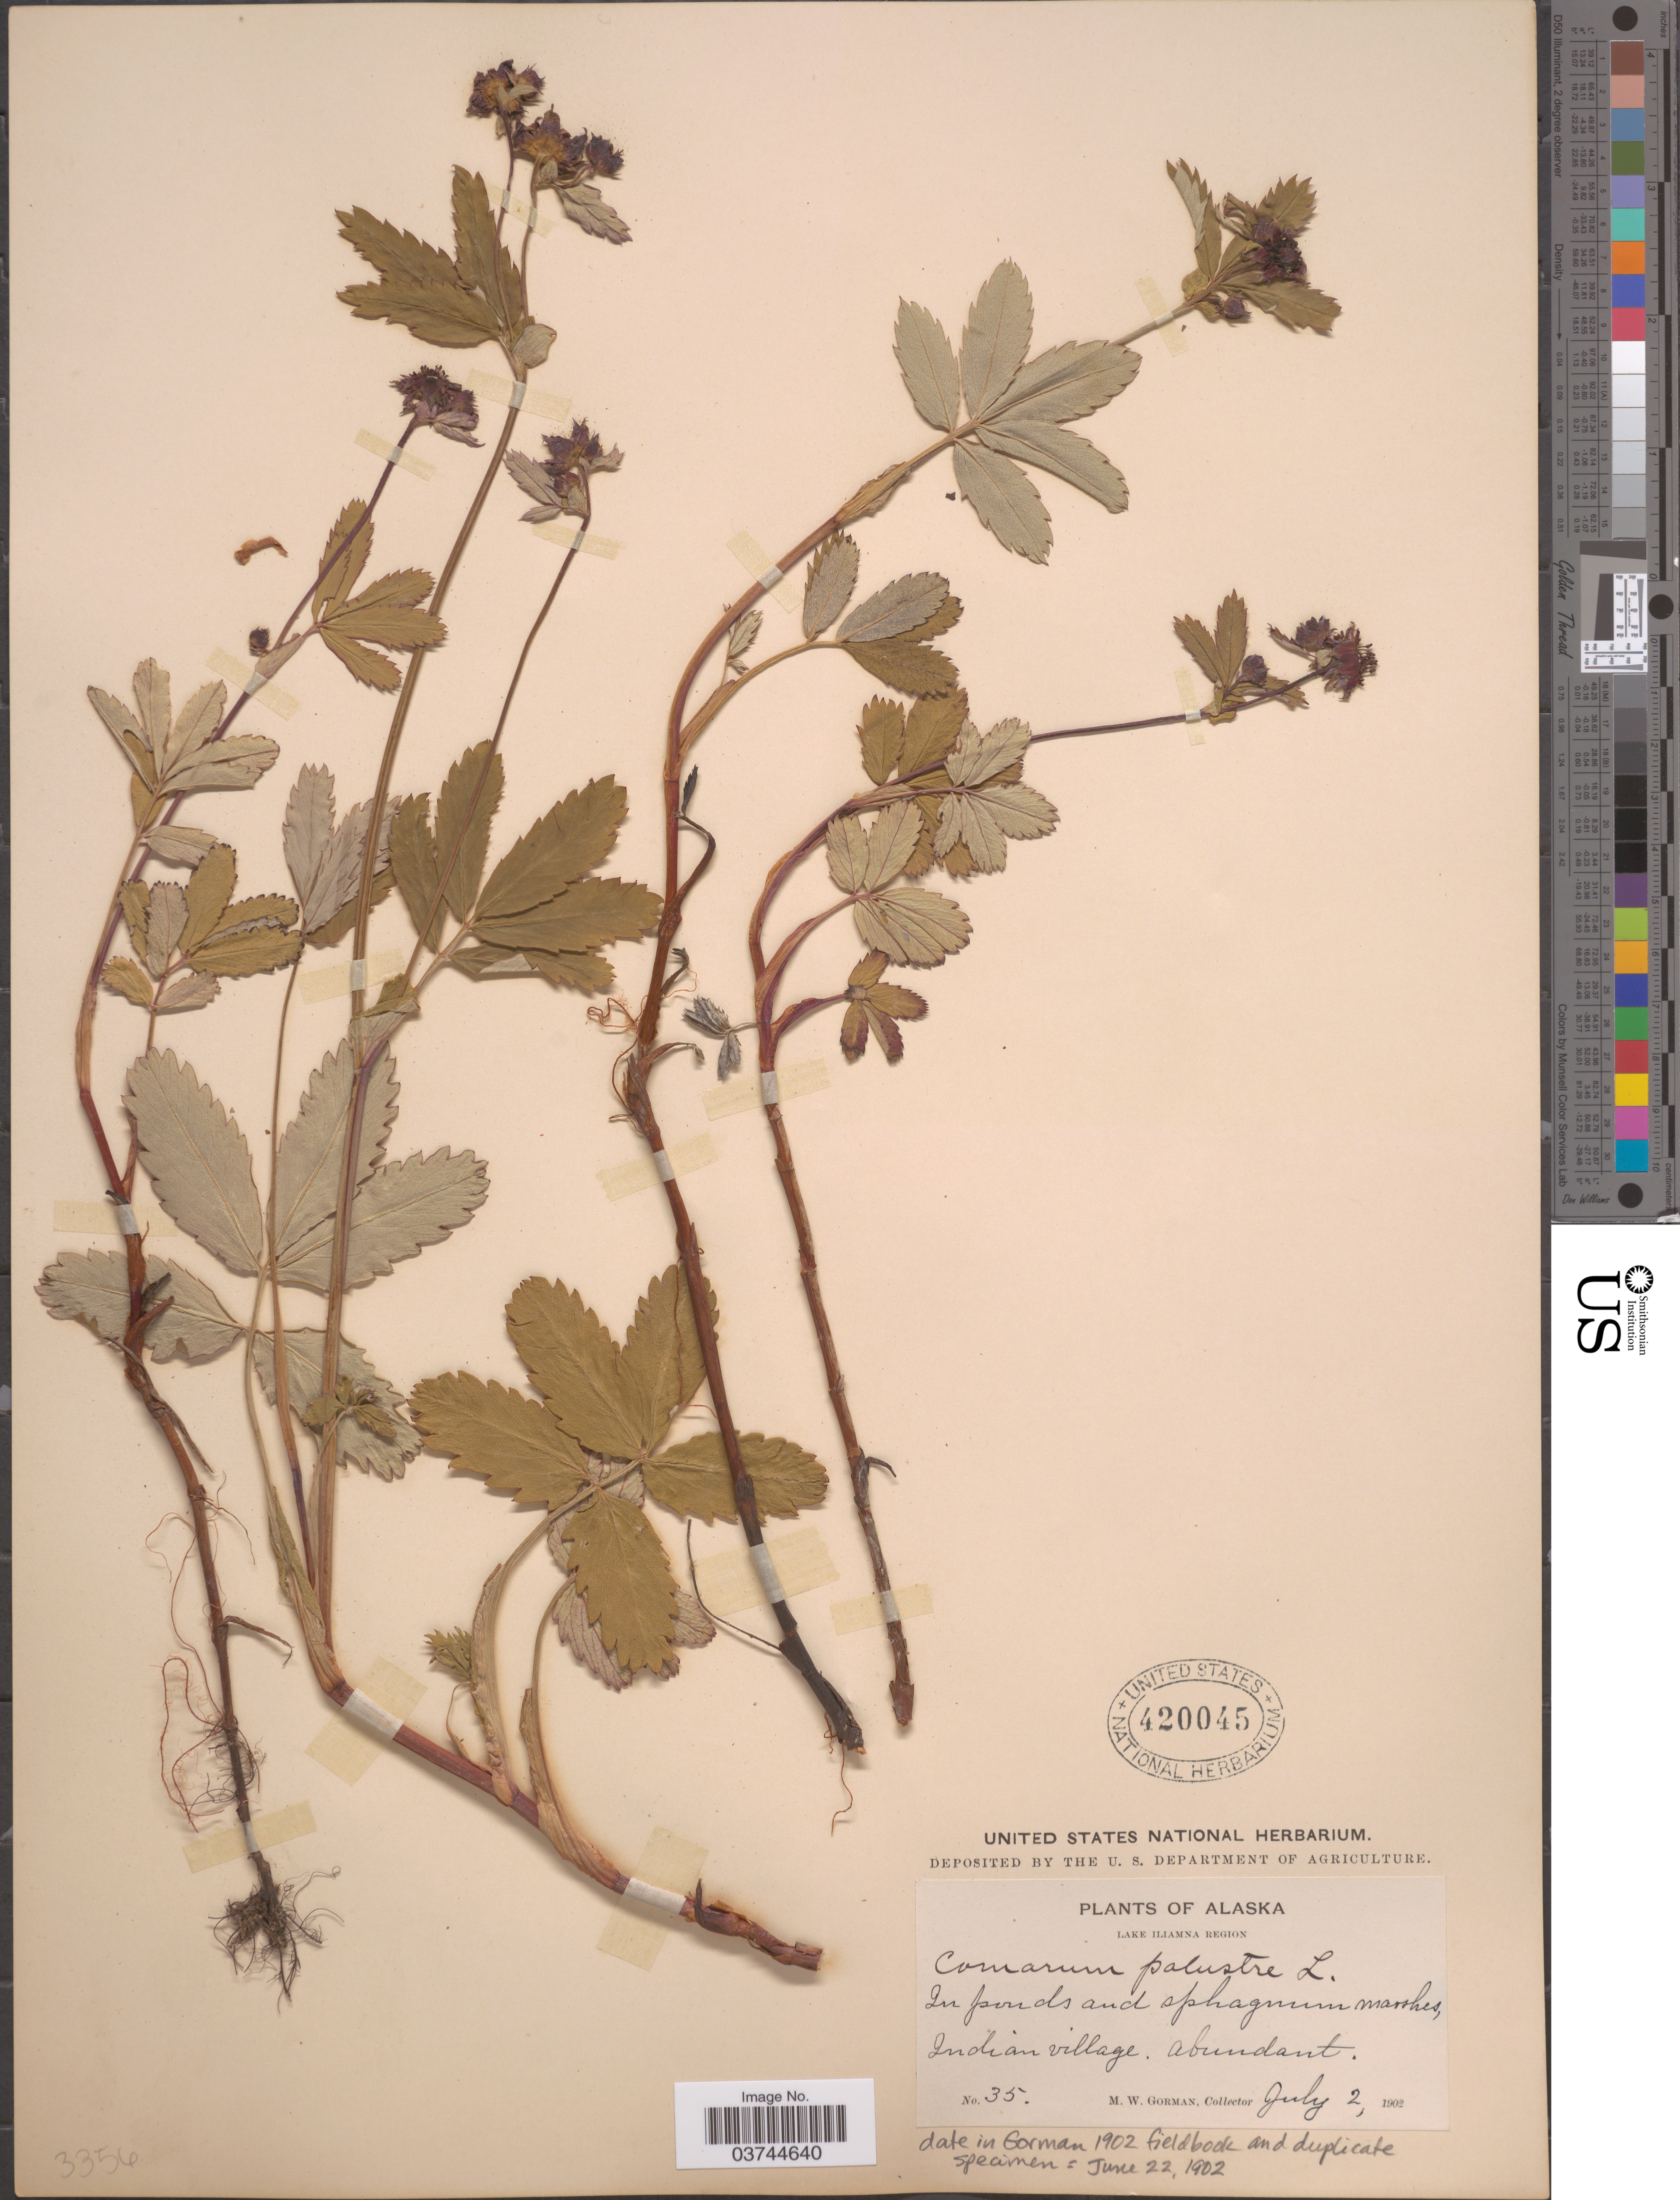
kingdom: Plantae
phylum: Tracheophyta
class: Magnoliopsida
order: Rosales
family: Rosaceae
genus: Comarum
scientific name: Comarum palustre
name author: L.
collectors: M. W. Gorman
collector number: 35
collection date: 1902-07-02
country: United States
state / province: Alaska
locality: Lake Iliamna Region. Indian village.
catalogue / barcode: US 420045